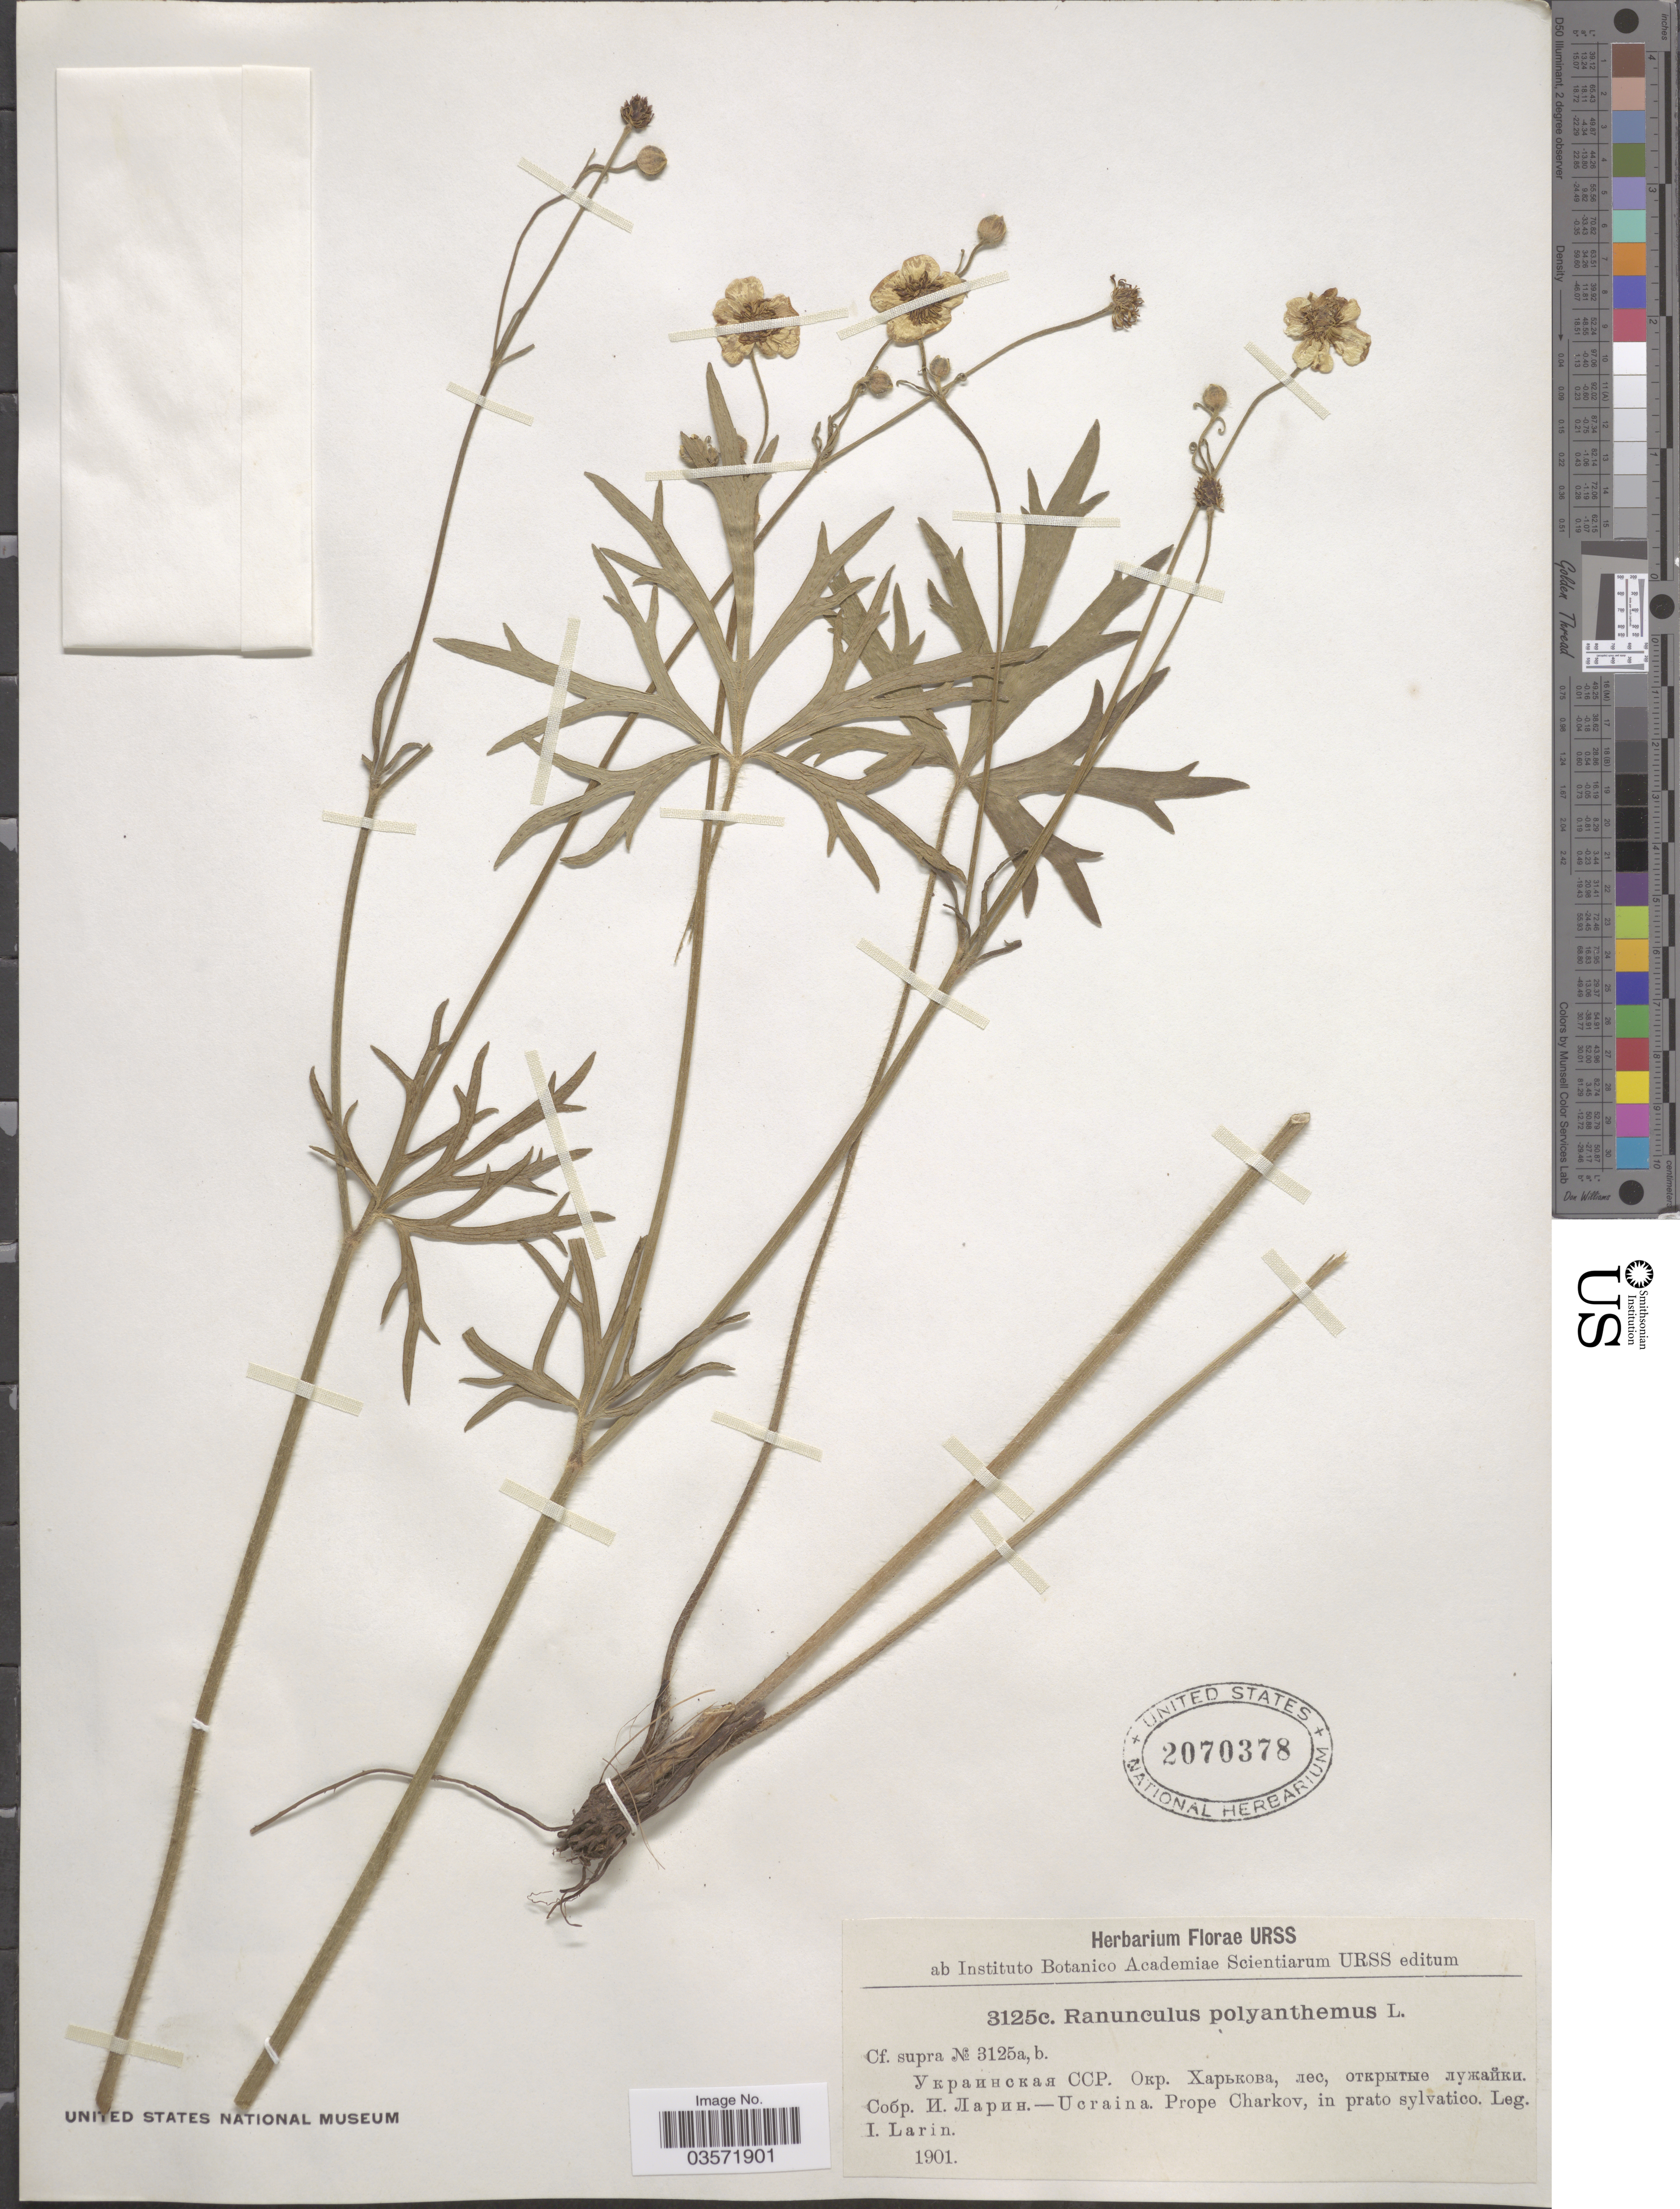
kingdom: Plantae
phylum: Tracheophyta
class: Magnoliopsida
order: Ranunculales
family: Ranunculaceae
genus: Ranunculus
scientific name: Ranunculus polyanthemos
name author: L.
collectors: I. Larin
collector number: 3125c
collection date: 1901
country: Ukraine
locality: Prope Charkov, in prato sylvatico.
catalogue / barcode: US 2070378